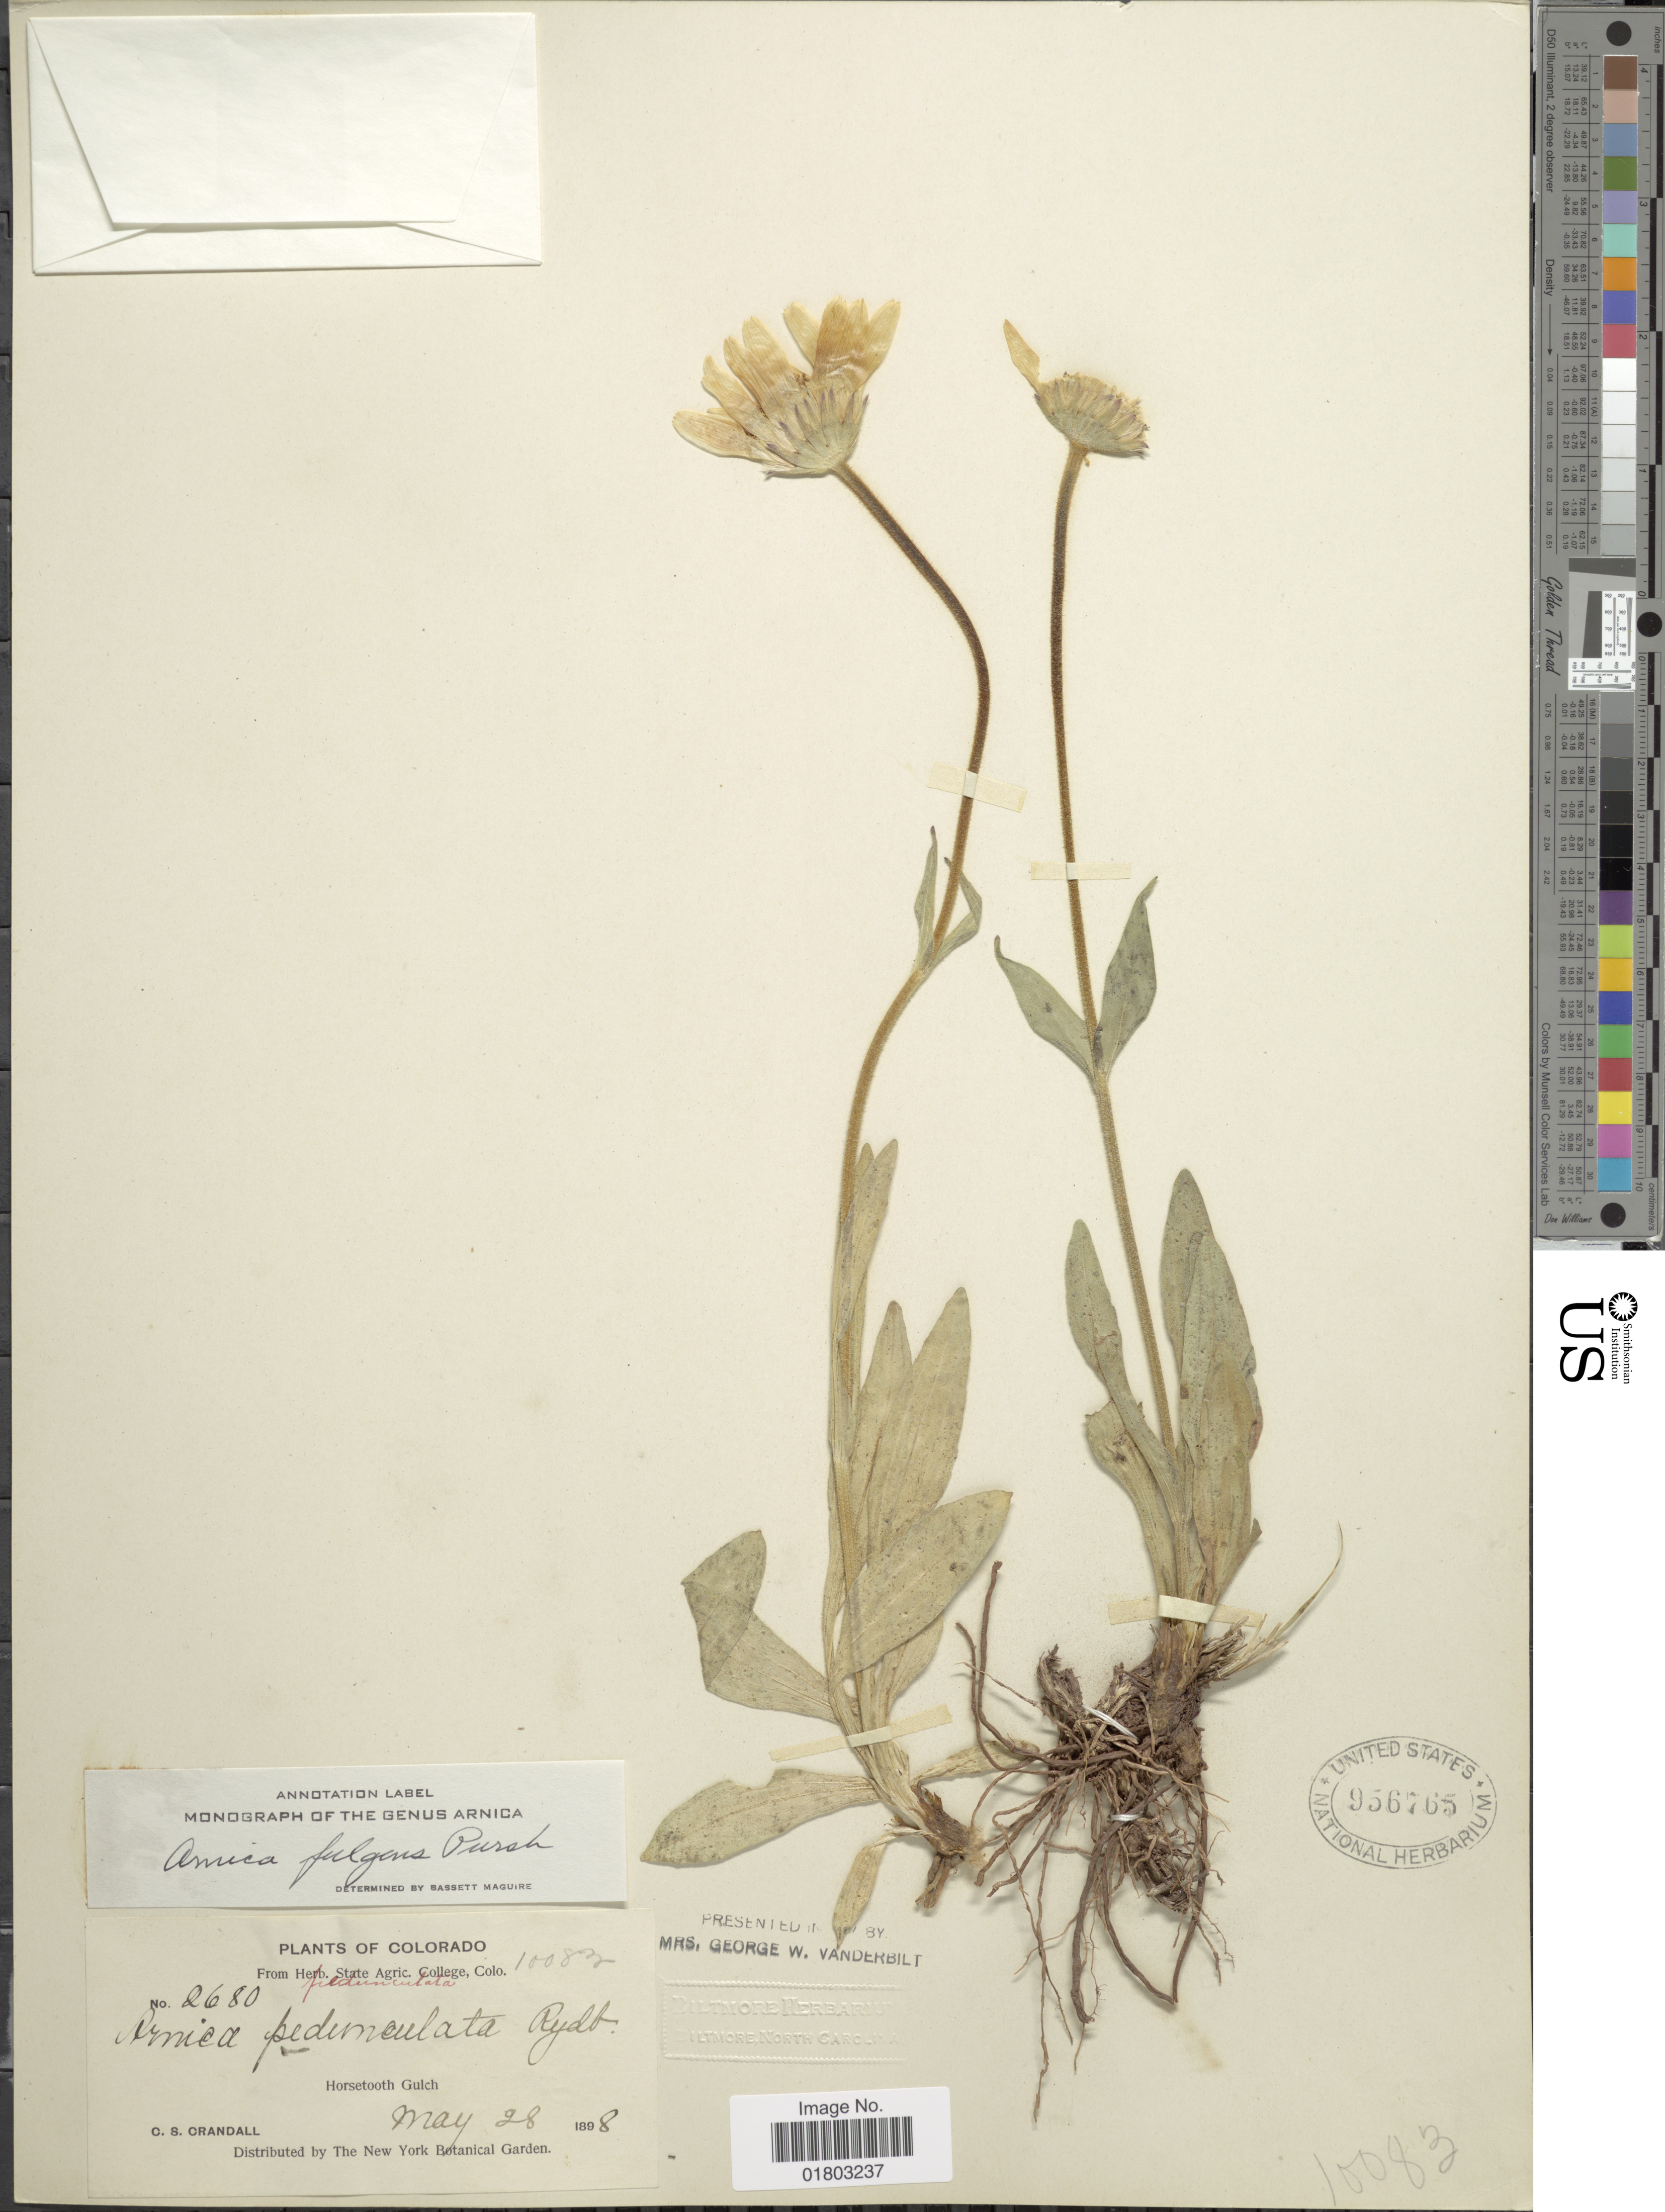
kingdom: Plantae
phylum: Tracheophyta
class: Magnoliopsida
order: Asterales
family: Asteraceae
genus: Arnica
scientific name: Arnica fulgens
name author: Pursh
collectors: C. Crandall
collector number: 2680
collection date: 1898-05-28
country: United States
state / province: Colorado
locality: Horsetooth Gulch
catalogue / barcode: US 956765